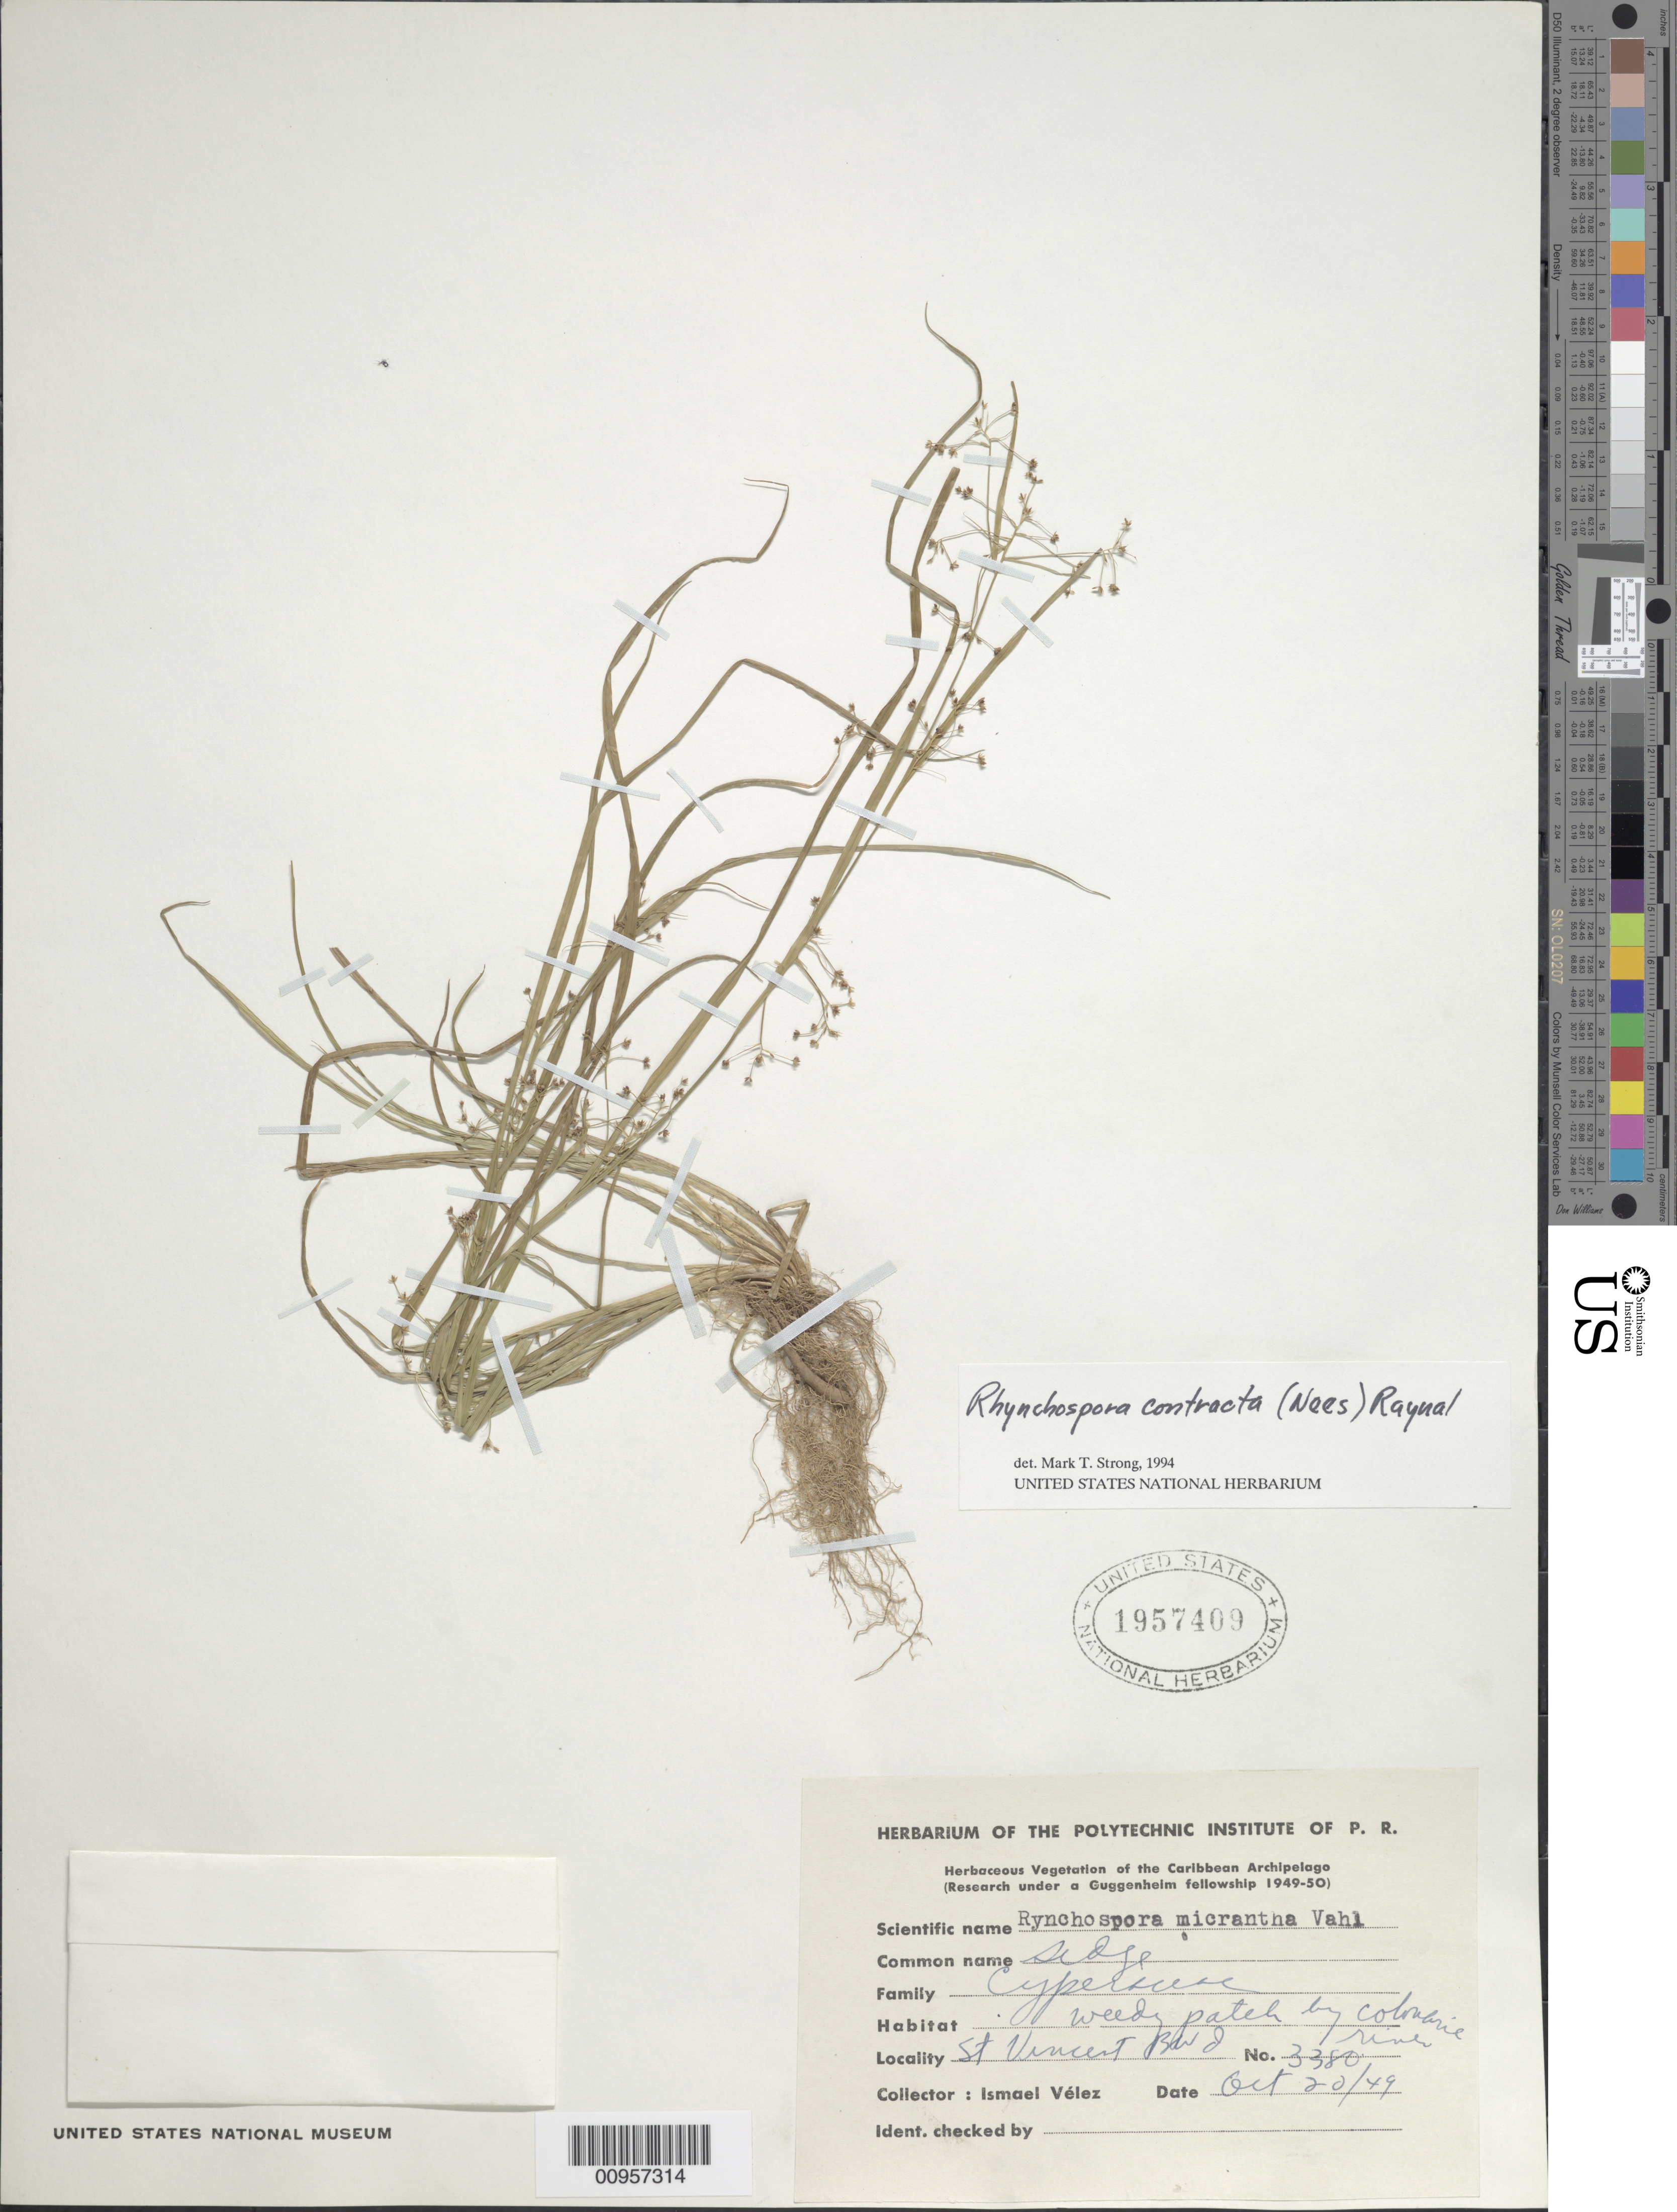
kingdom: Plantae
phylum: Tracheophyta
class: Liliopsida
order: Poales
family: Cyperaceae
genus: Rhynchospora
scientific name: Rhynchospora contracta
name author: (Nees) J. Raynal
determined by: Strong, M. T., (US), Smithsonian Institution - National Museum of Natural History (UNITED STATES)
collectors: I. Velez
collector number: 3380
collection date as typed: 20 Oct 1949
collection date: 1949-10-20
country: St. Vincent - Grenadines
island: St. Vincent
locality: "Colubrie" River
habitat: Weedy patch by river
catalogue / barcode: US 1957409